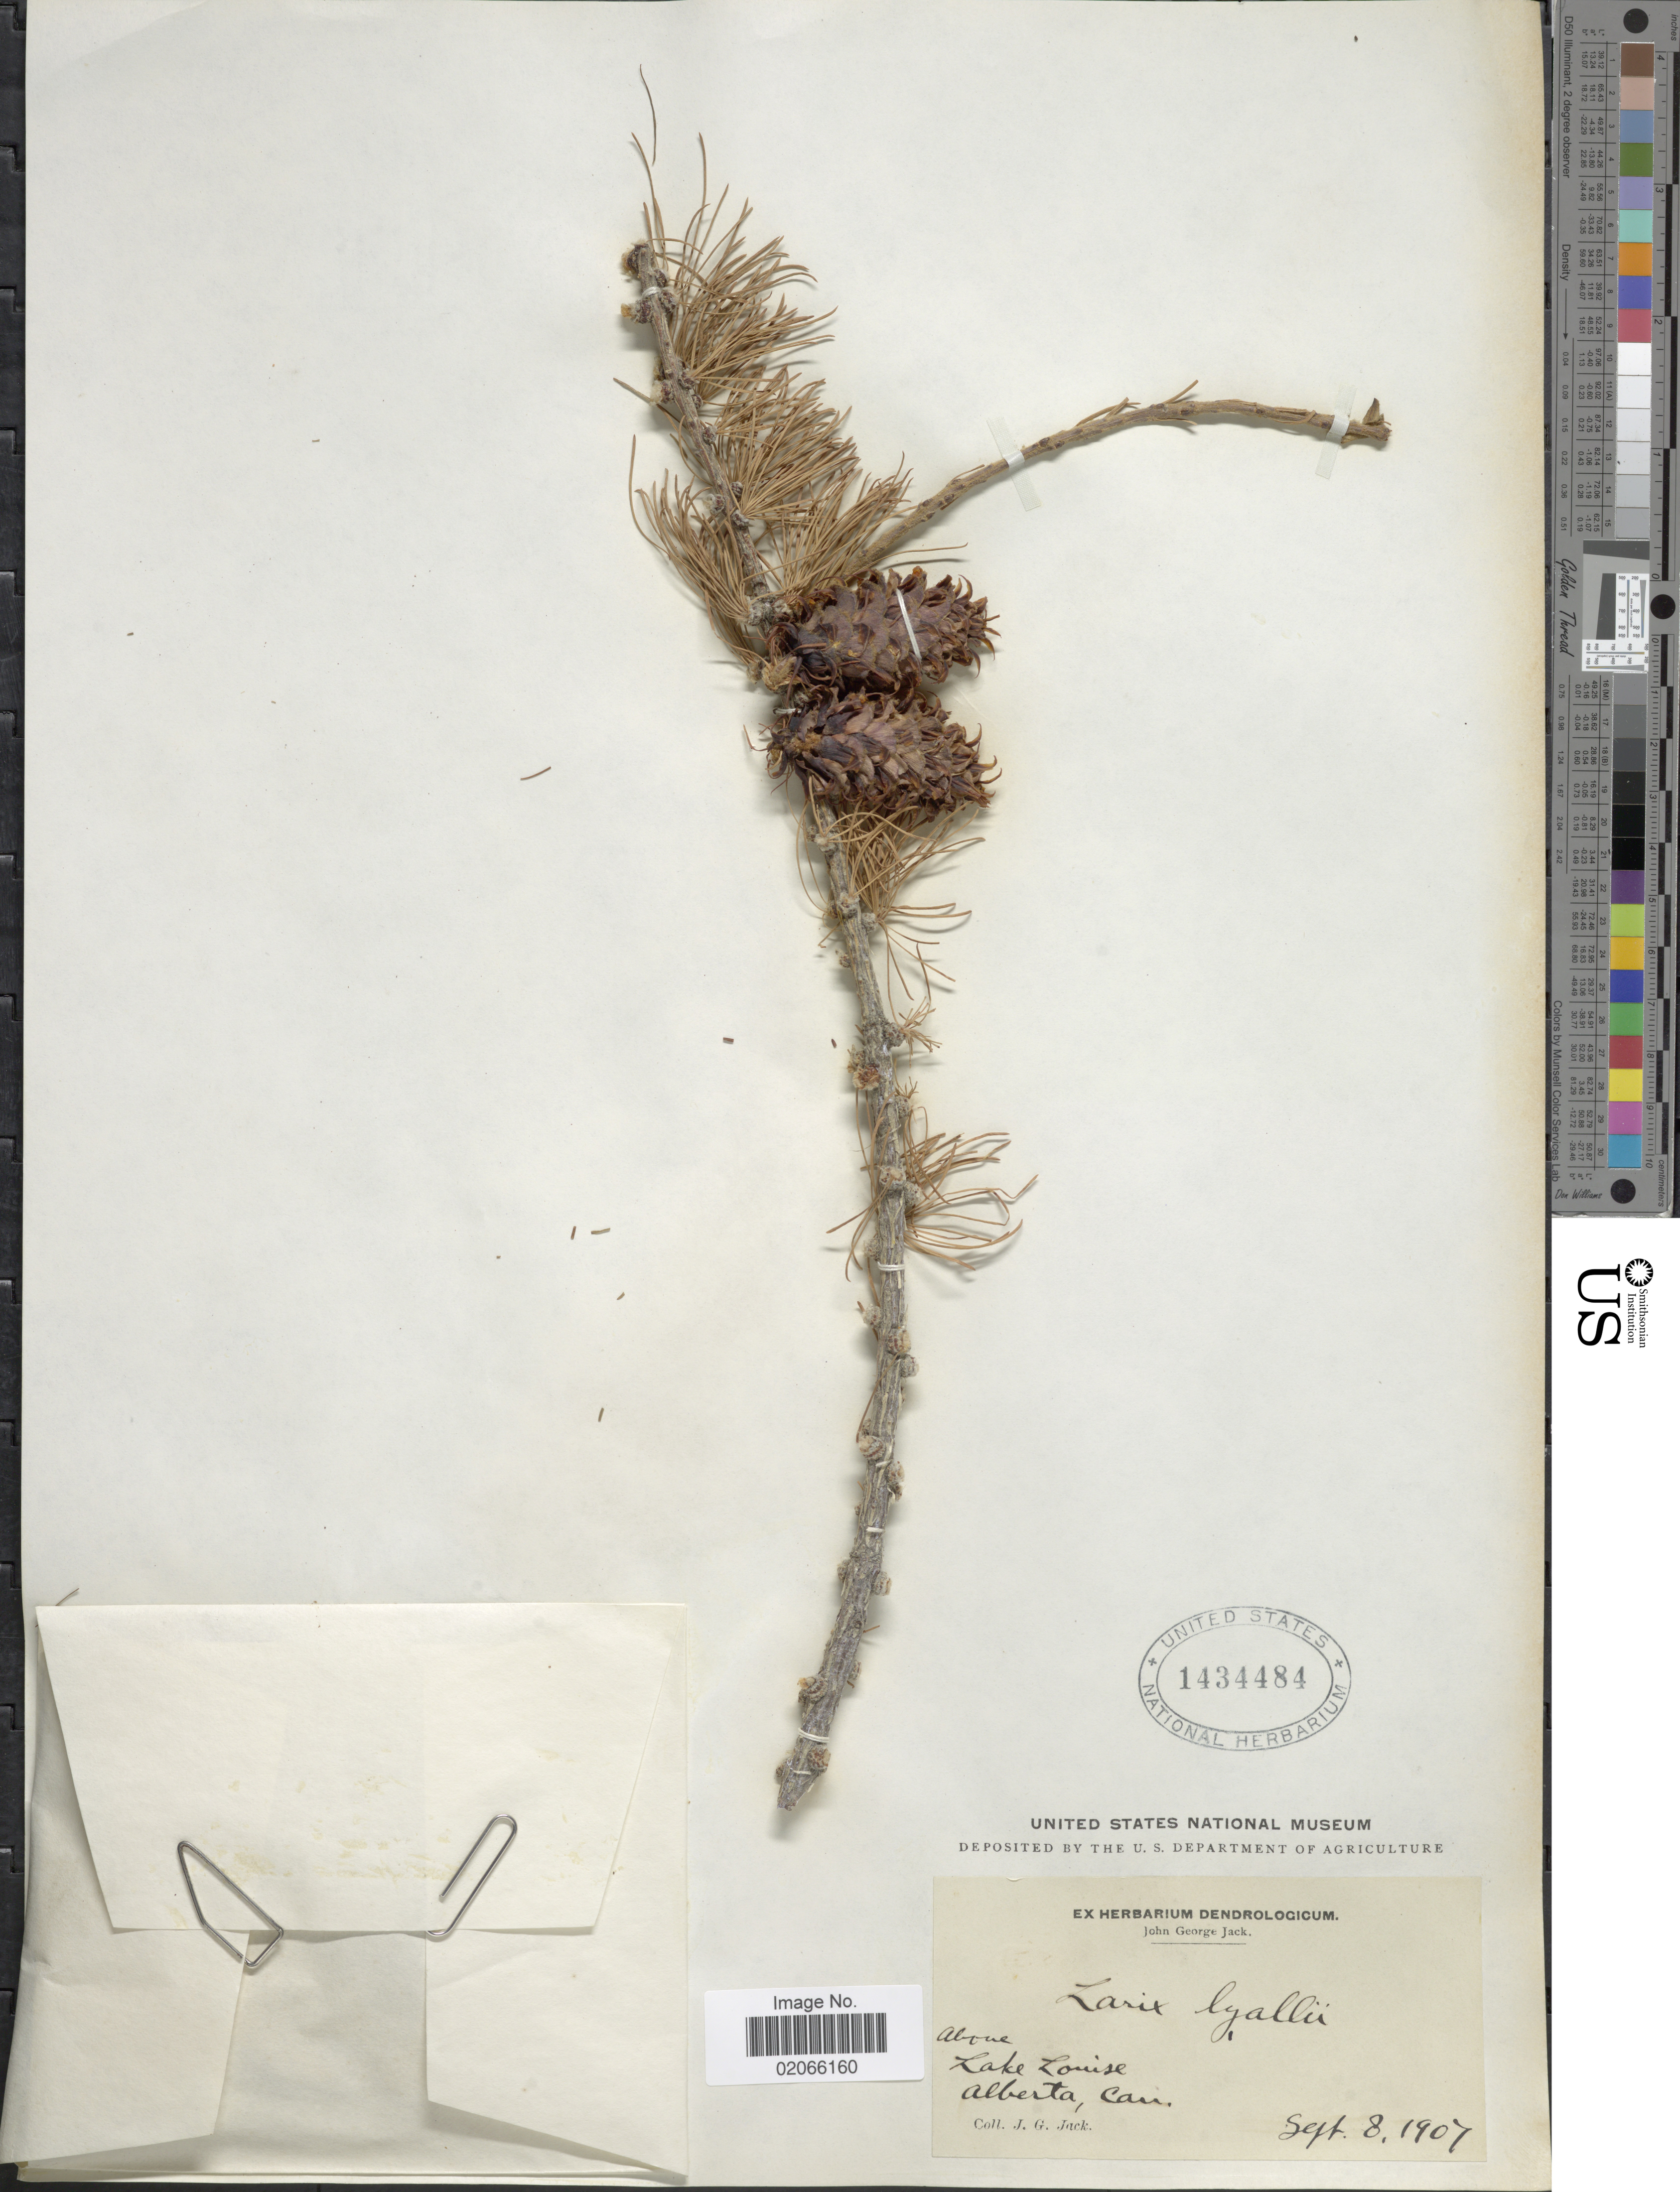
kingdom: Plantae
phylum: Tracheophyta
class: Pinopsida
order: Pinales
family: Pinaceae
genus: Larix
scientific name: Larix lyallii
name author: Parl.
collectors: J. G. Jack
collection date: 1907-09-08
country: Canada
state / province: Alberta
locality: Lake Louise, Alberta, Can.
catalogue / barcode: US 1434484